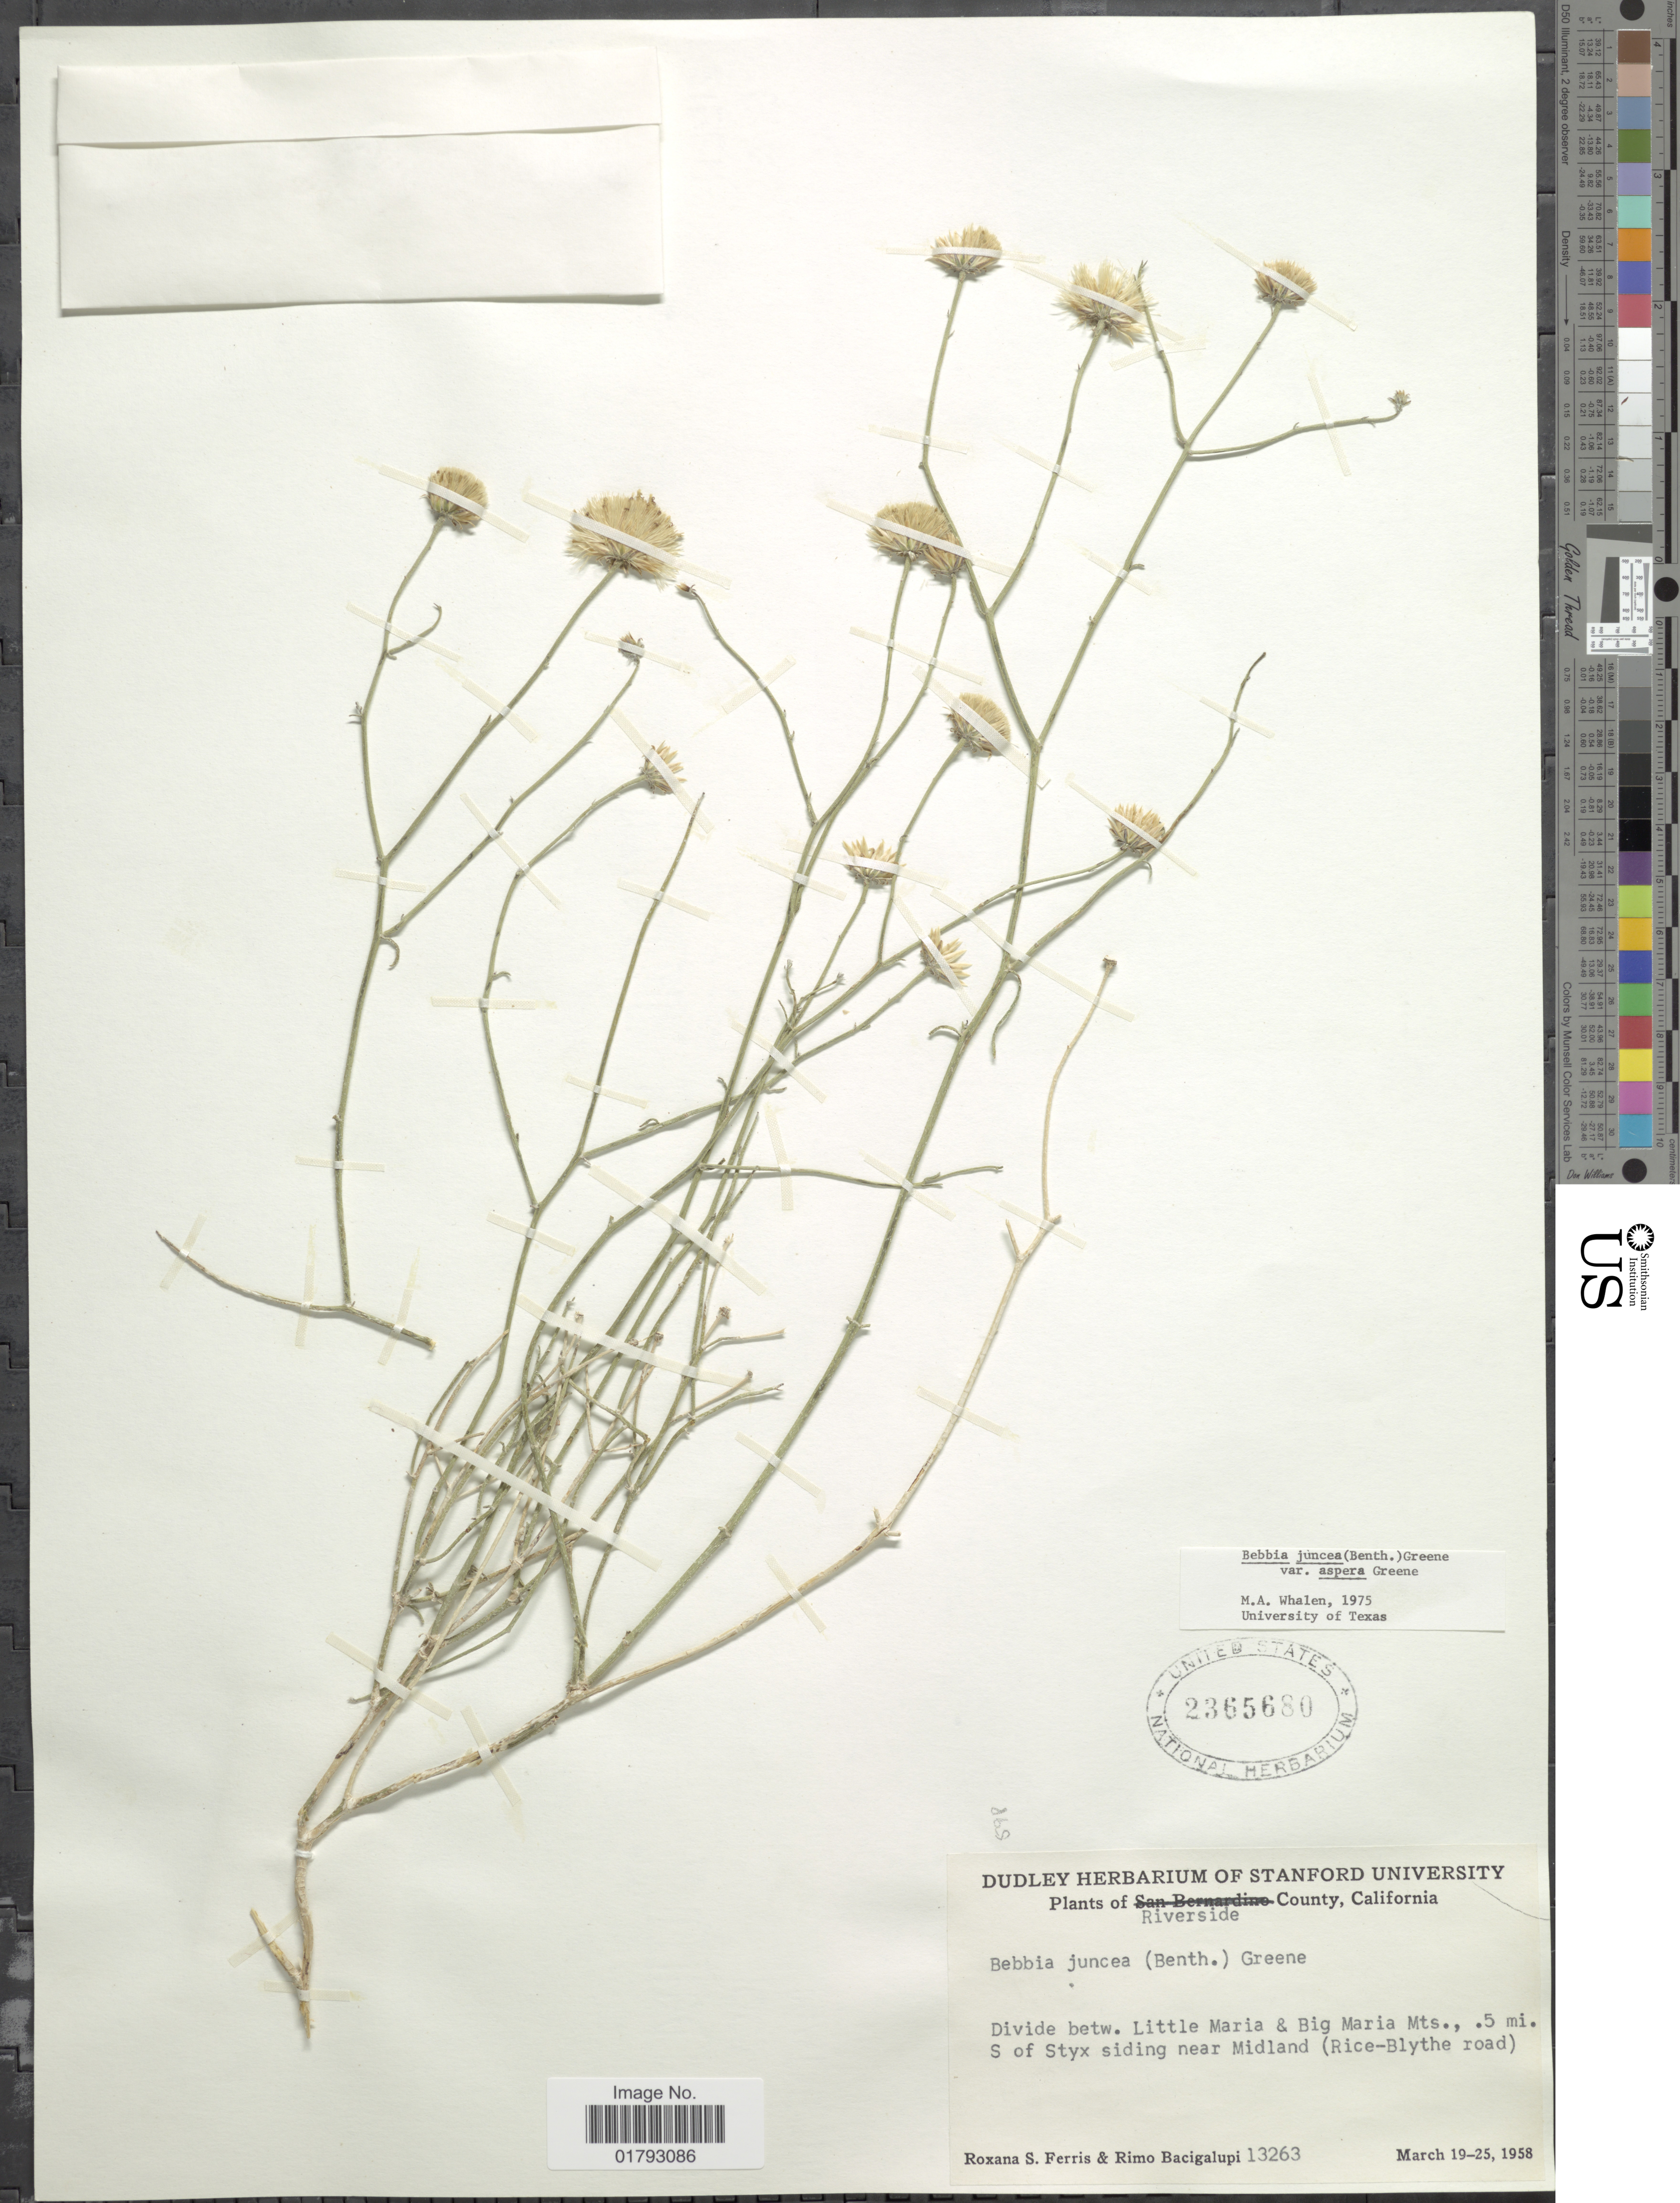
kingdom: Plantae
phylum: Tracheophyta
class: Magnoliopsida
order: Asterales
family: Asteraceae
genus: Bebbia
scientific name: Bebbia juncea var. aspera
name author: Greene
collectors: R. S. Ferris & R. Bacigalupi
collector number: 13263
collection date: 1958-03-19/1958-03-25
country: United States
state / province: California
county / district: Riverside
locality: Riverside County, California, Divide betw. Little Maria & Big Maria Mts., 5 mi. S of Styx siding near Midland (Rice-Blythe road).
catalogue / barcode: US 2365680